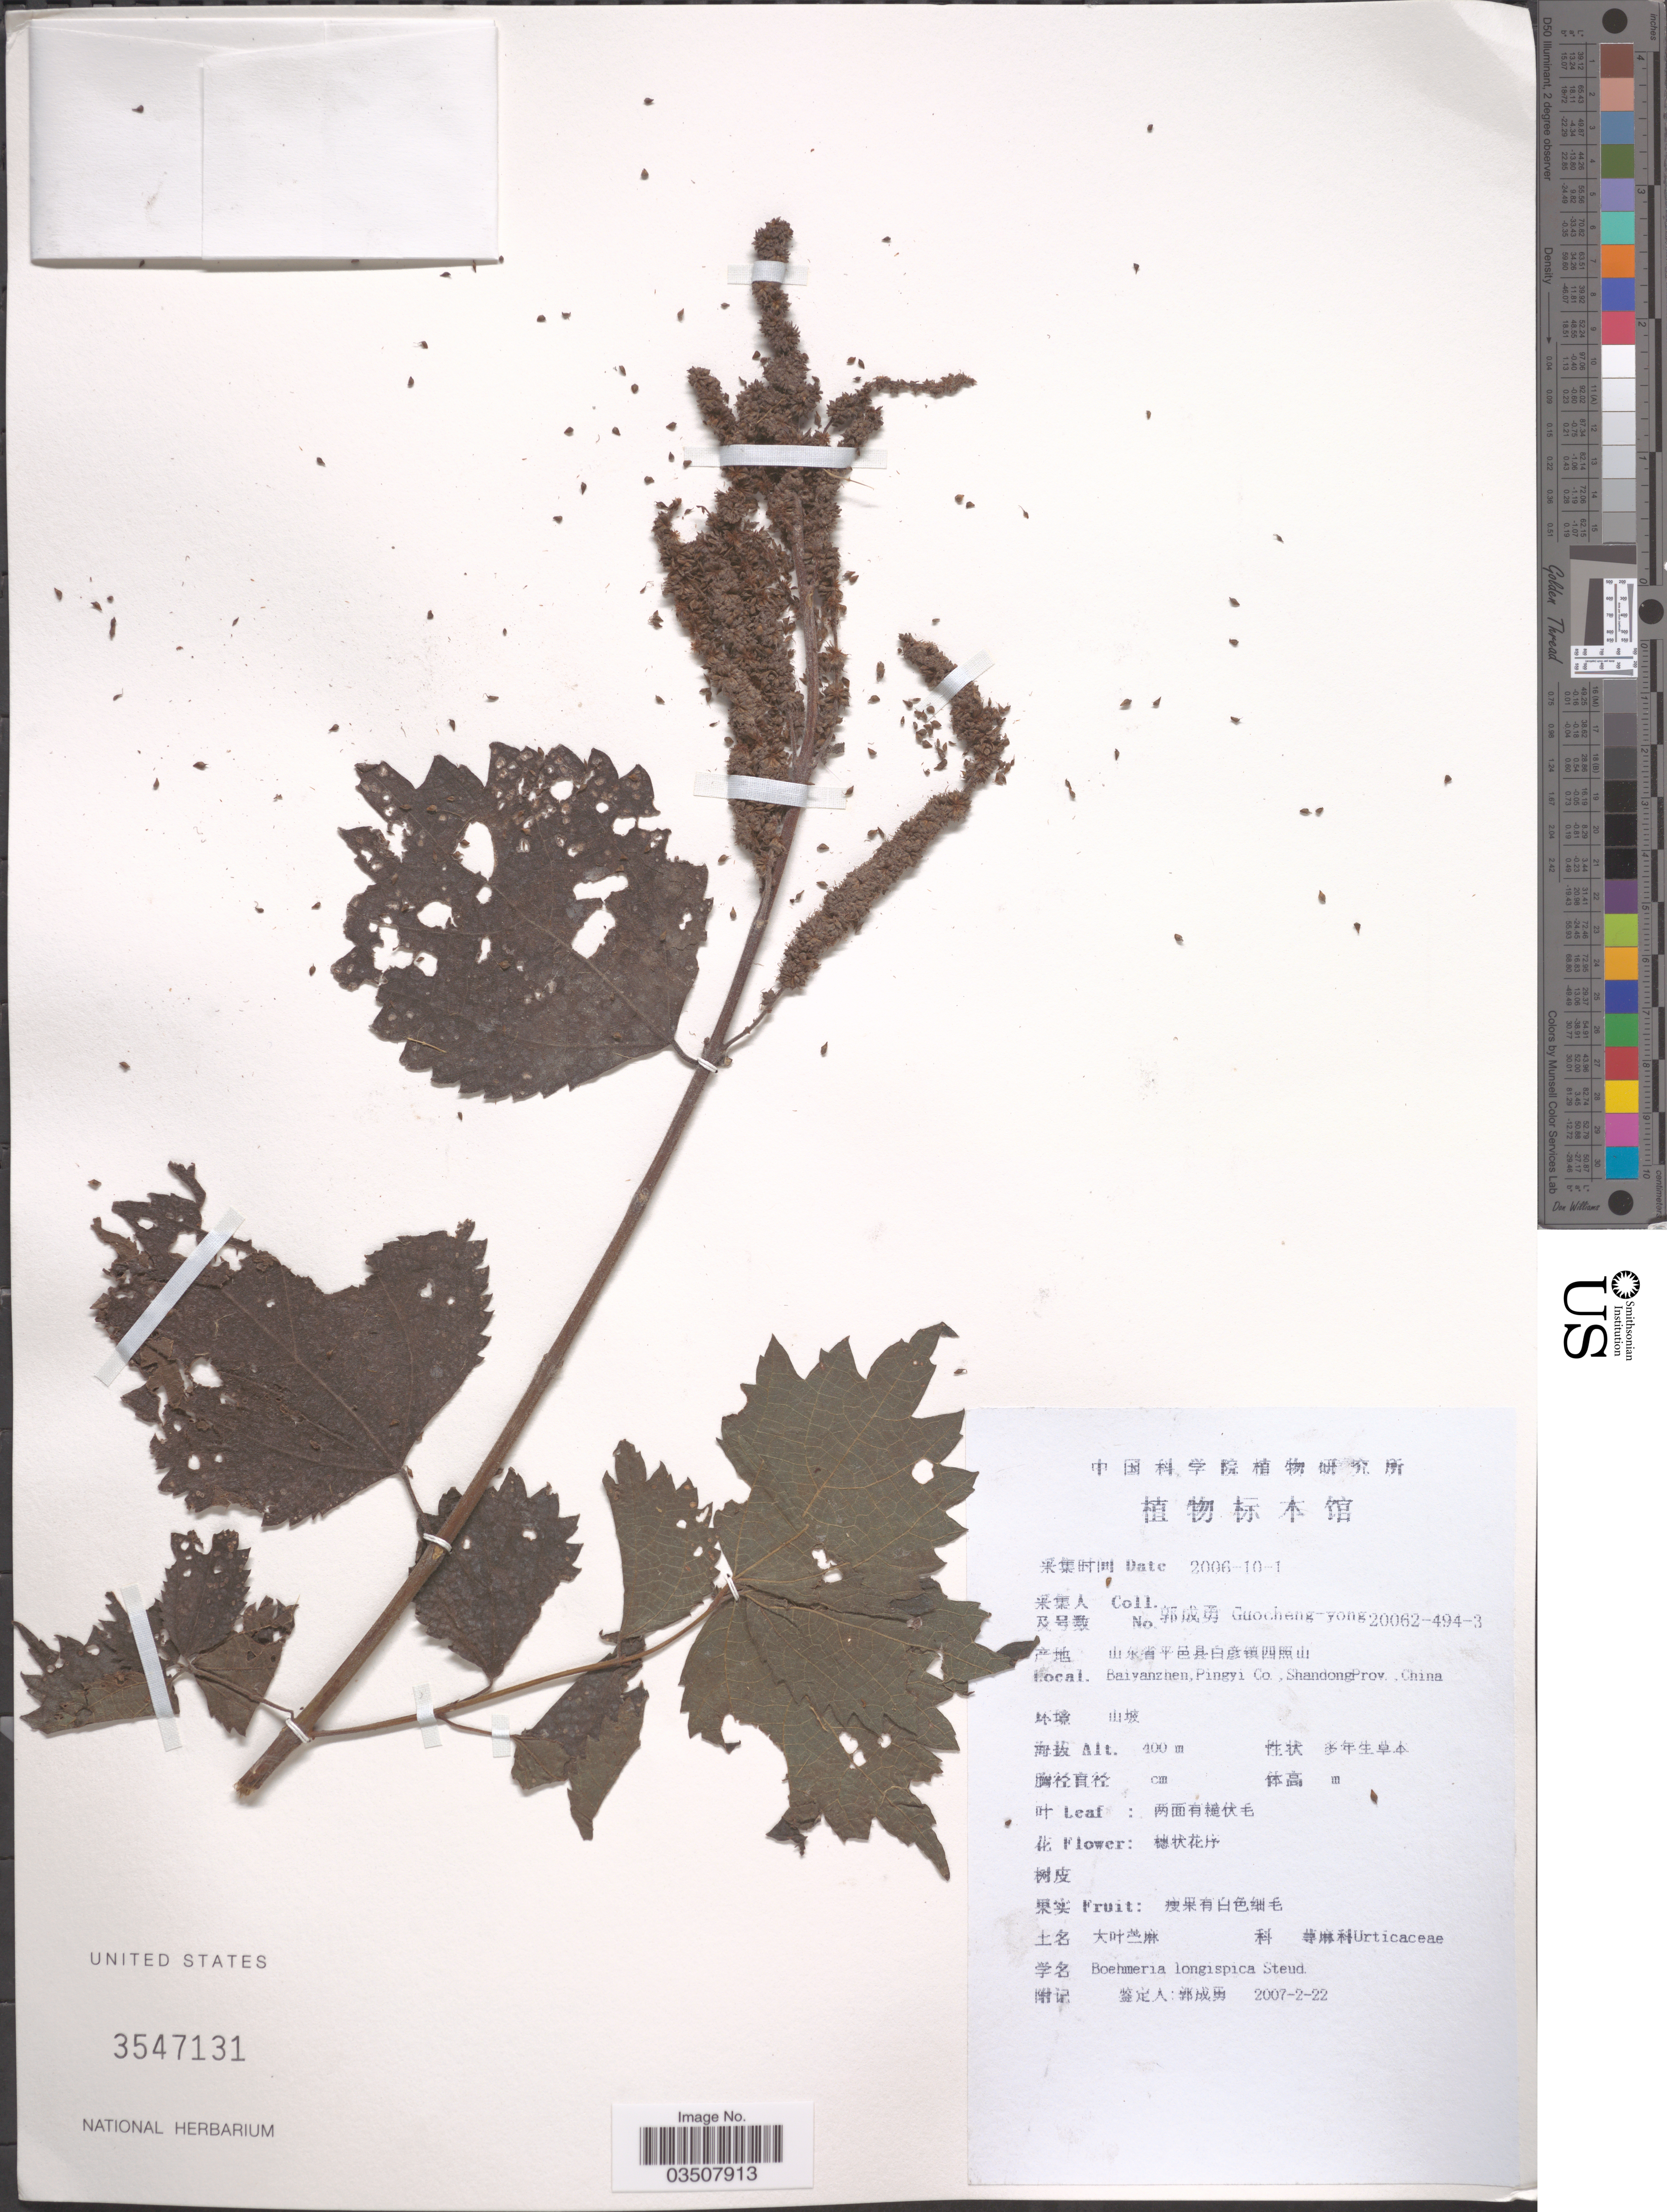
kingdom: Plantae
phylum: Tracheophyta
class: Magnoliopsida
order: Rosales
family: Urticaceae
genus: Boehmeria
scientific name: Boehmeria japonica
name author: (L. f.) Miq.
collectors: Guo cheng-yong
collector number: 20062-494-3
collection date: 2006-10-01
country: China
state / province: Shandong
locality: Baiyanzhen, Pingyi Co.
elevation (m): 400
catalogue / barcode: US 3547131